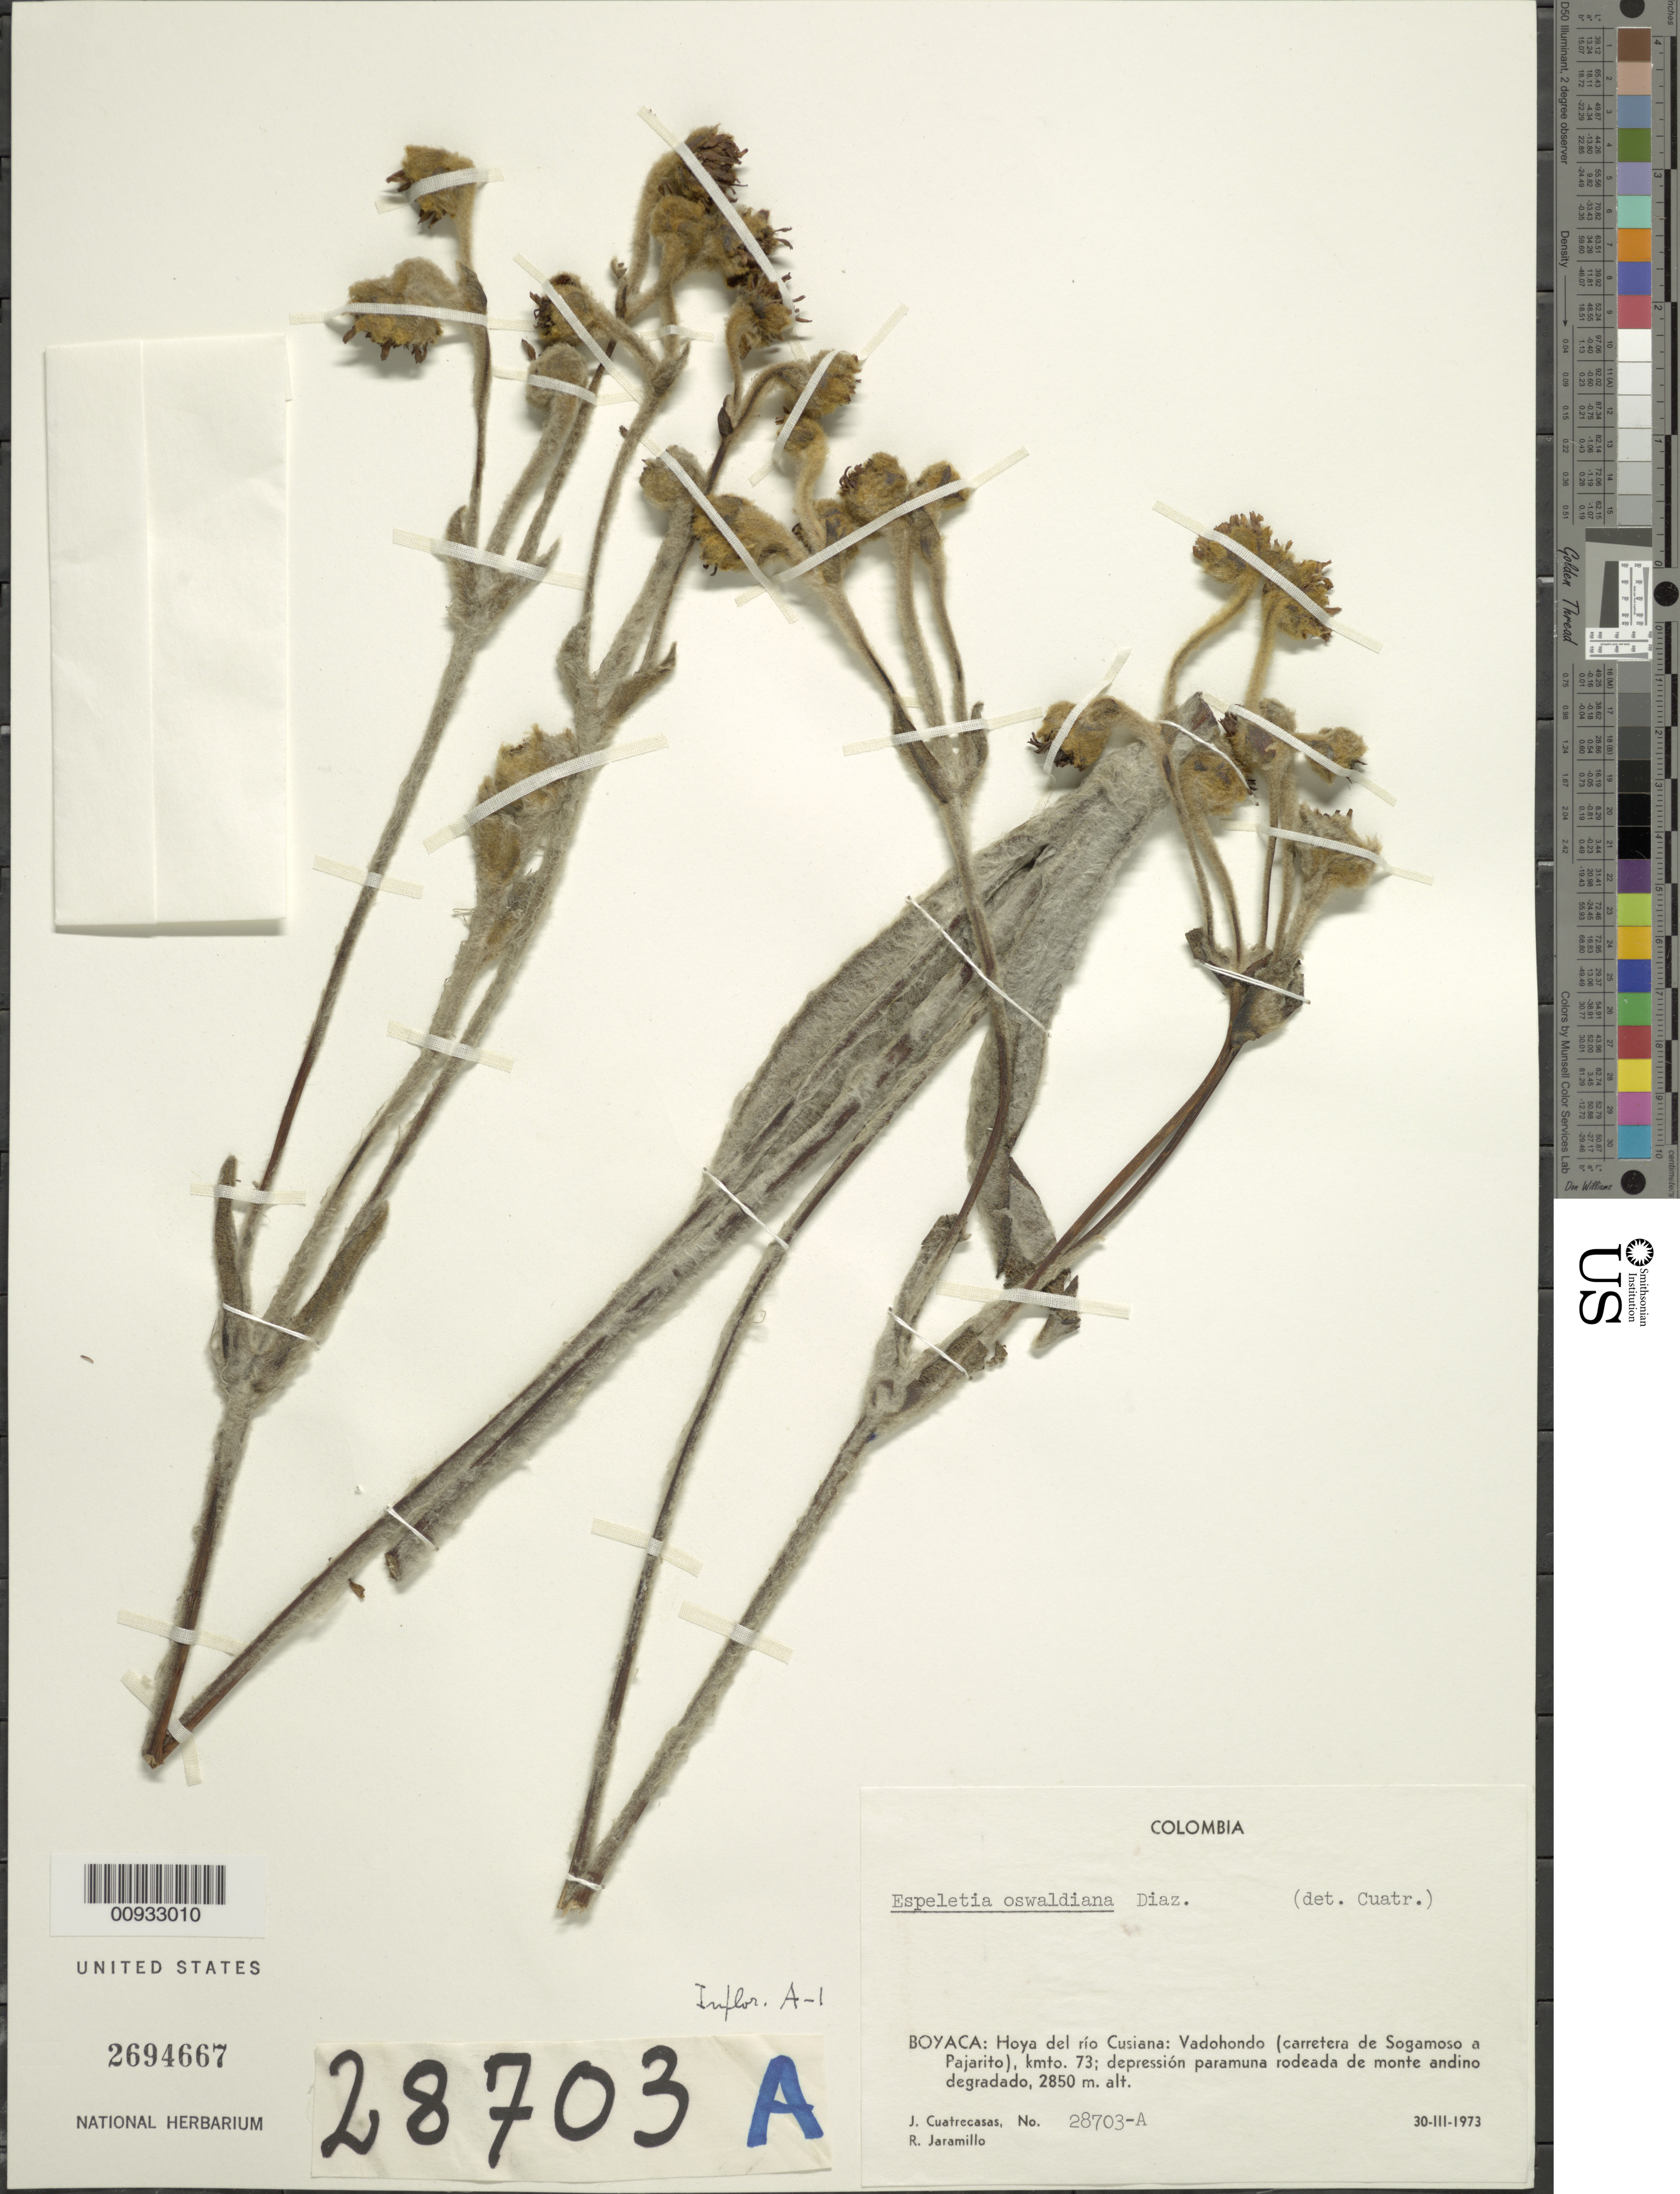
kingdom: Plantae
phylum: Tracheophyta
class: Magnoliopsida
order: Asterales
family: Asteraceae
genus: Espeletia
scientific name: Espeletia oswaldiana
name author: S. Díaz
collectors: J. Cuatrecasas & R. Jaramillo M.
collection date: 1973-03-30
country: Colombia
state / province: Boyacá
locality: Hoya del Río Cusiana: Vadohondo (carretera de Sogamoso a Pajarito), km 73.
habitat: Depresión paramuna rodeada de monte andino degradado.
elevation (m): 2850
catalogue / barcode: US 2694667